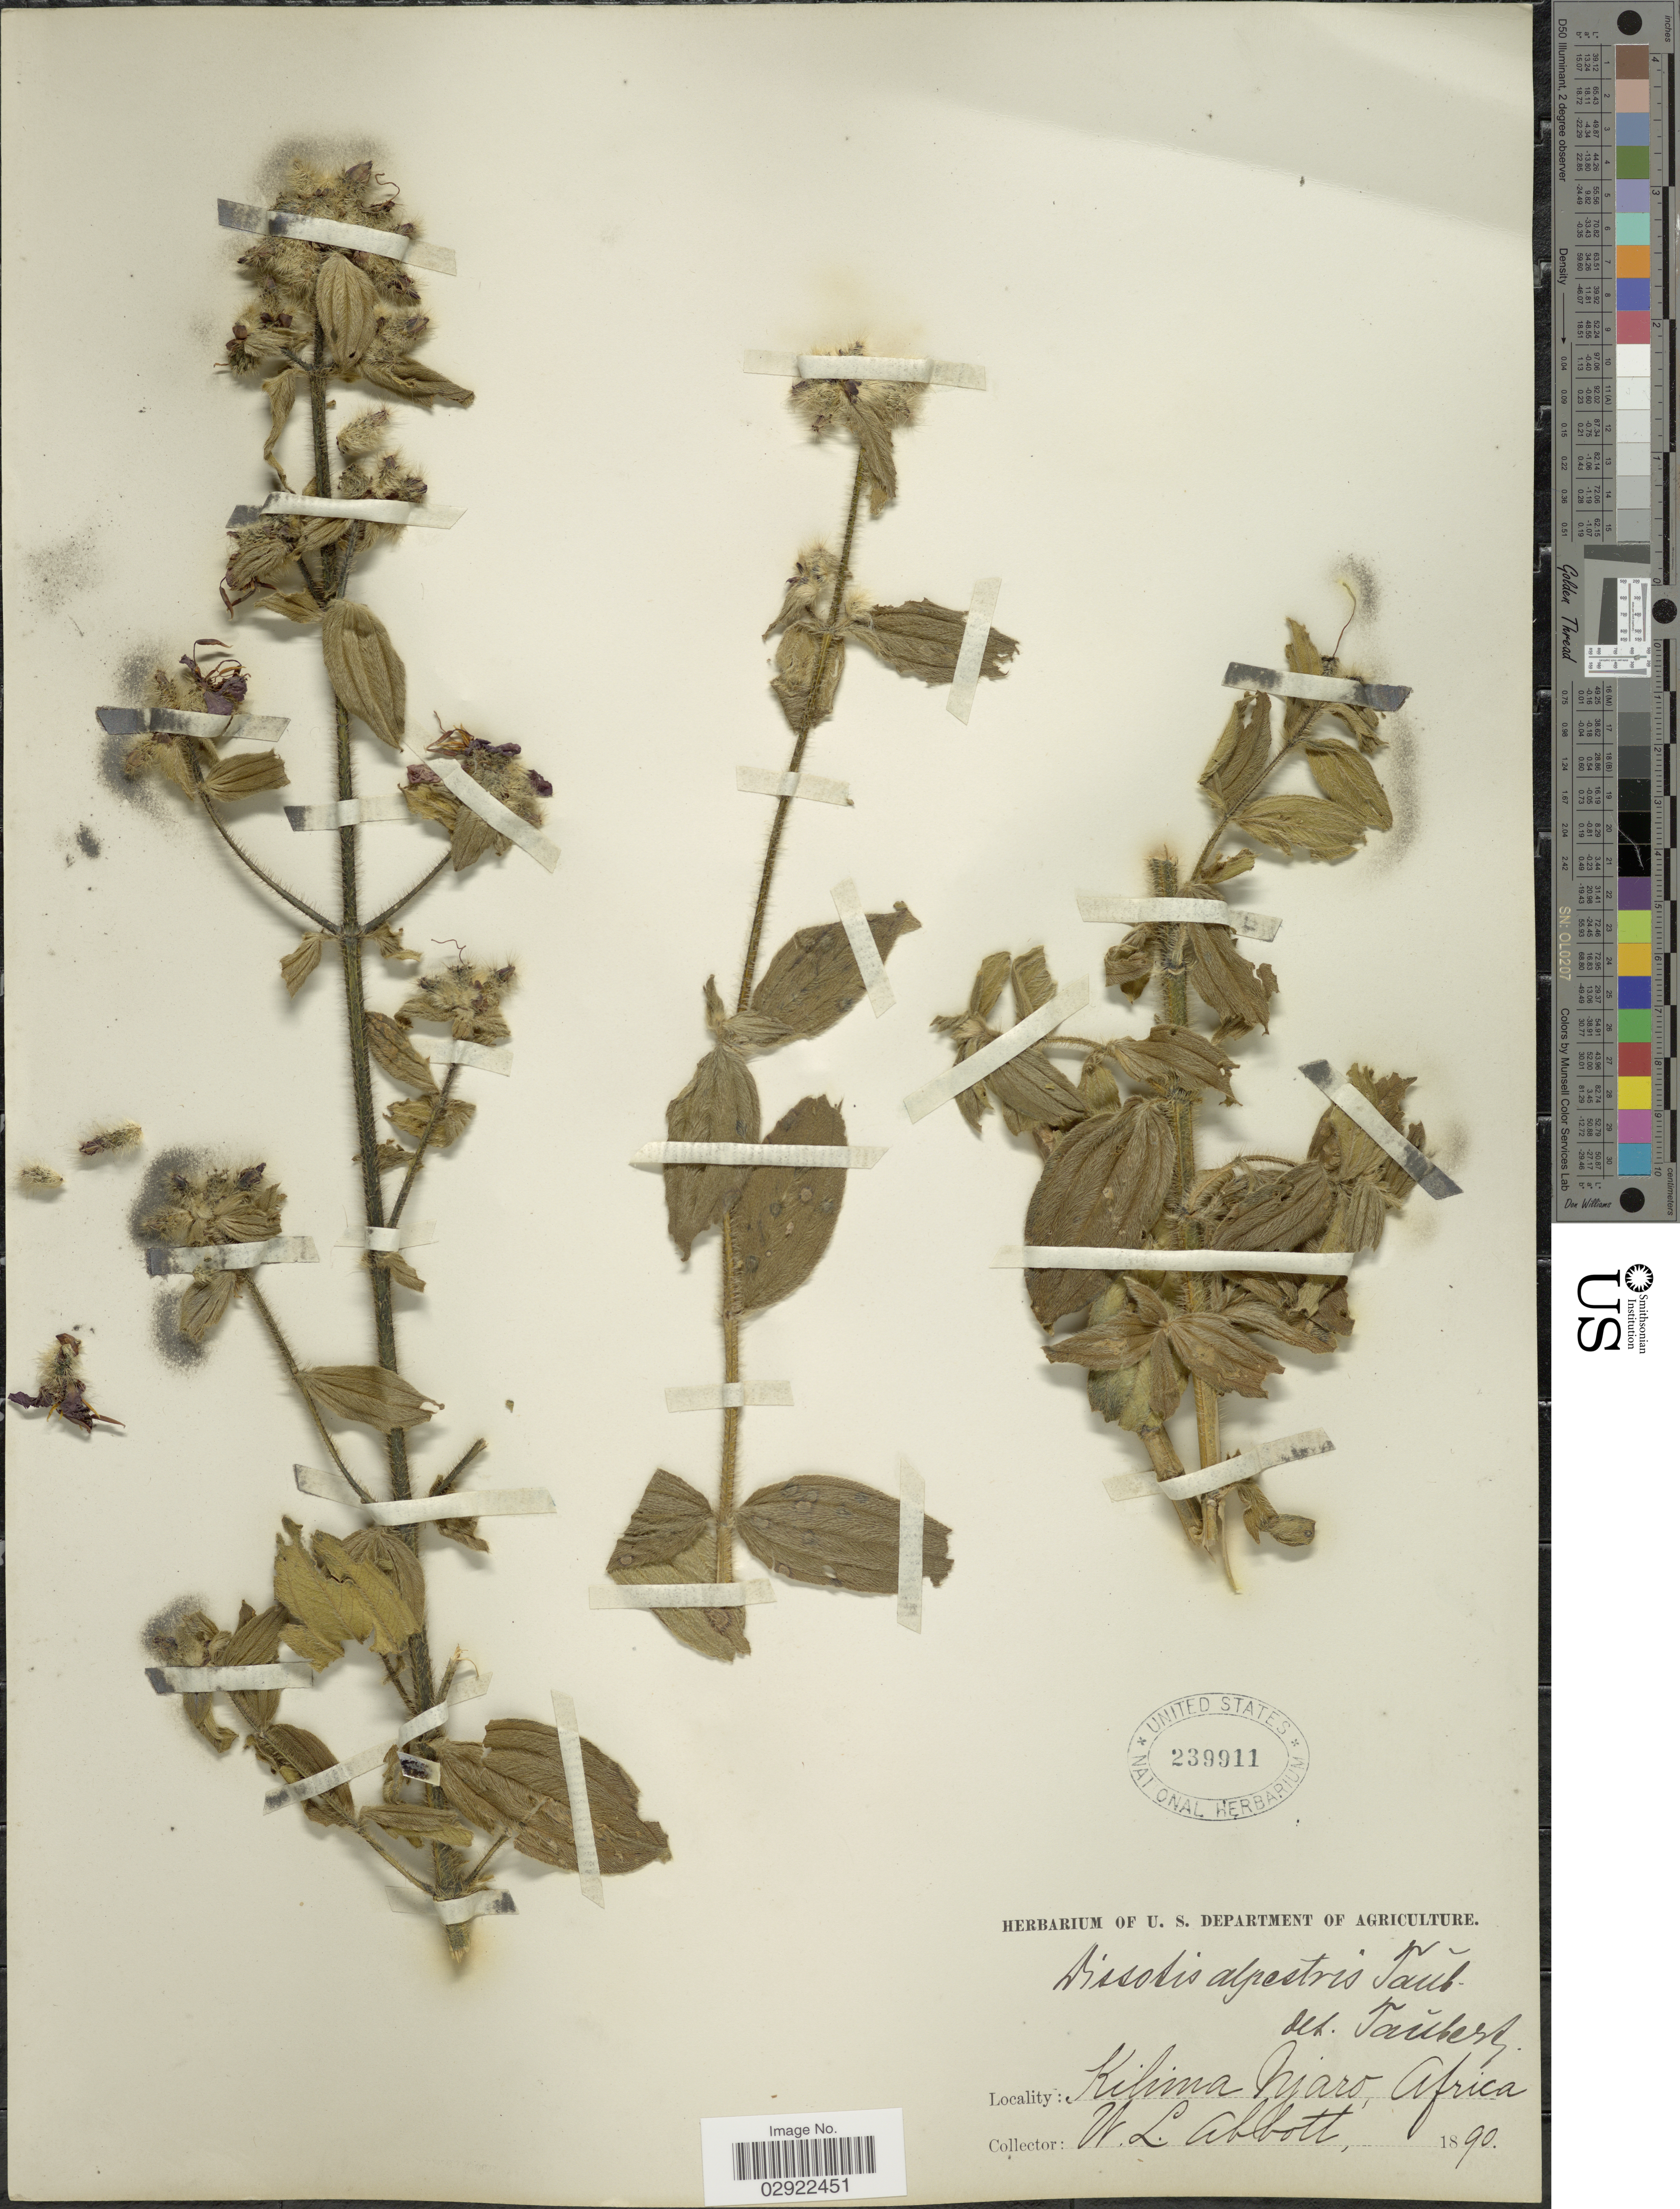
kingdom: Plantae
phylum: Tracheophyta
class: Magnoliopsida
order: Myrtales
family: Melastomataceae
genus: Nerophila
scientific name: Nerophila senegambiensis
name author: (Guill. & Perr.) Ver.-Lib. & R.D. Stone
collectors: W. L. Abbott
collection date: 1890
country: Tanzania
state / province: Kilimanjaro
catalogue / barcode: US 239911